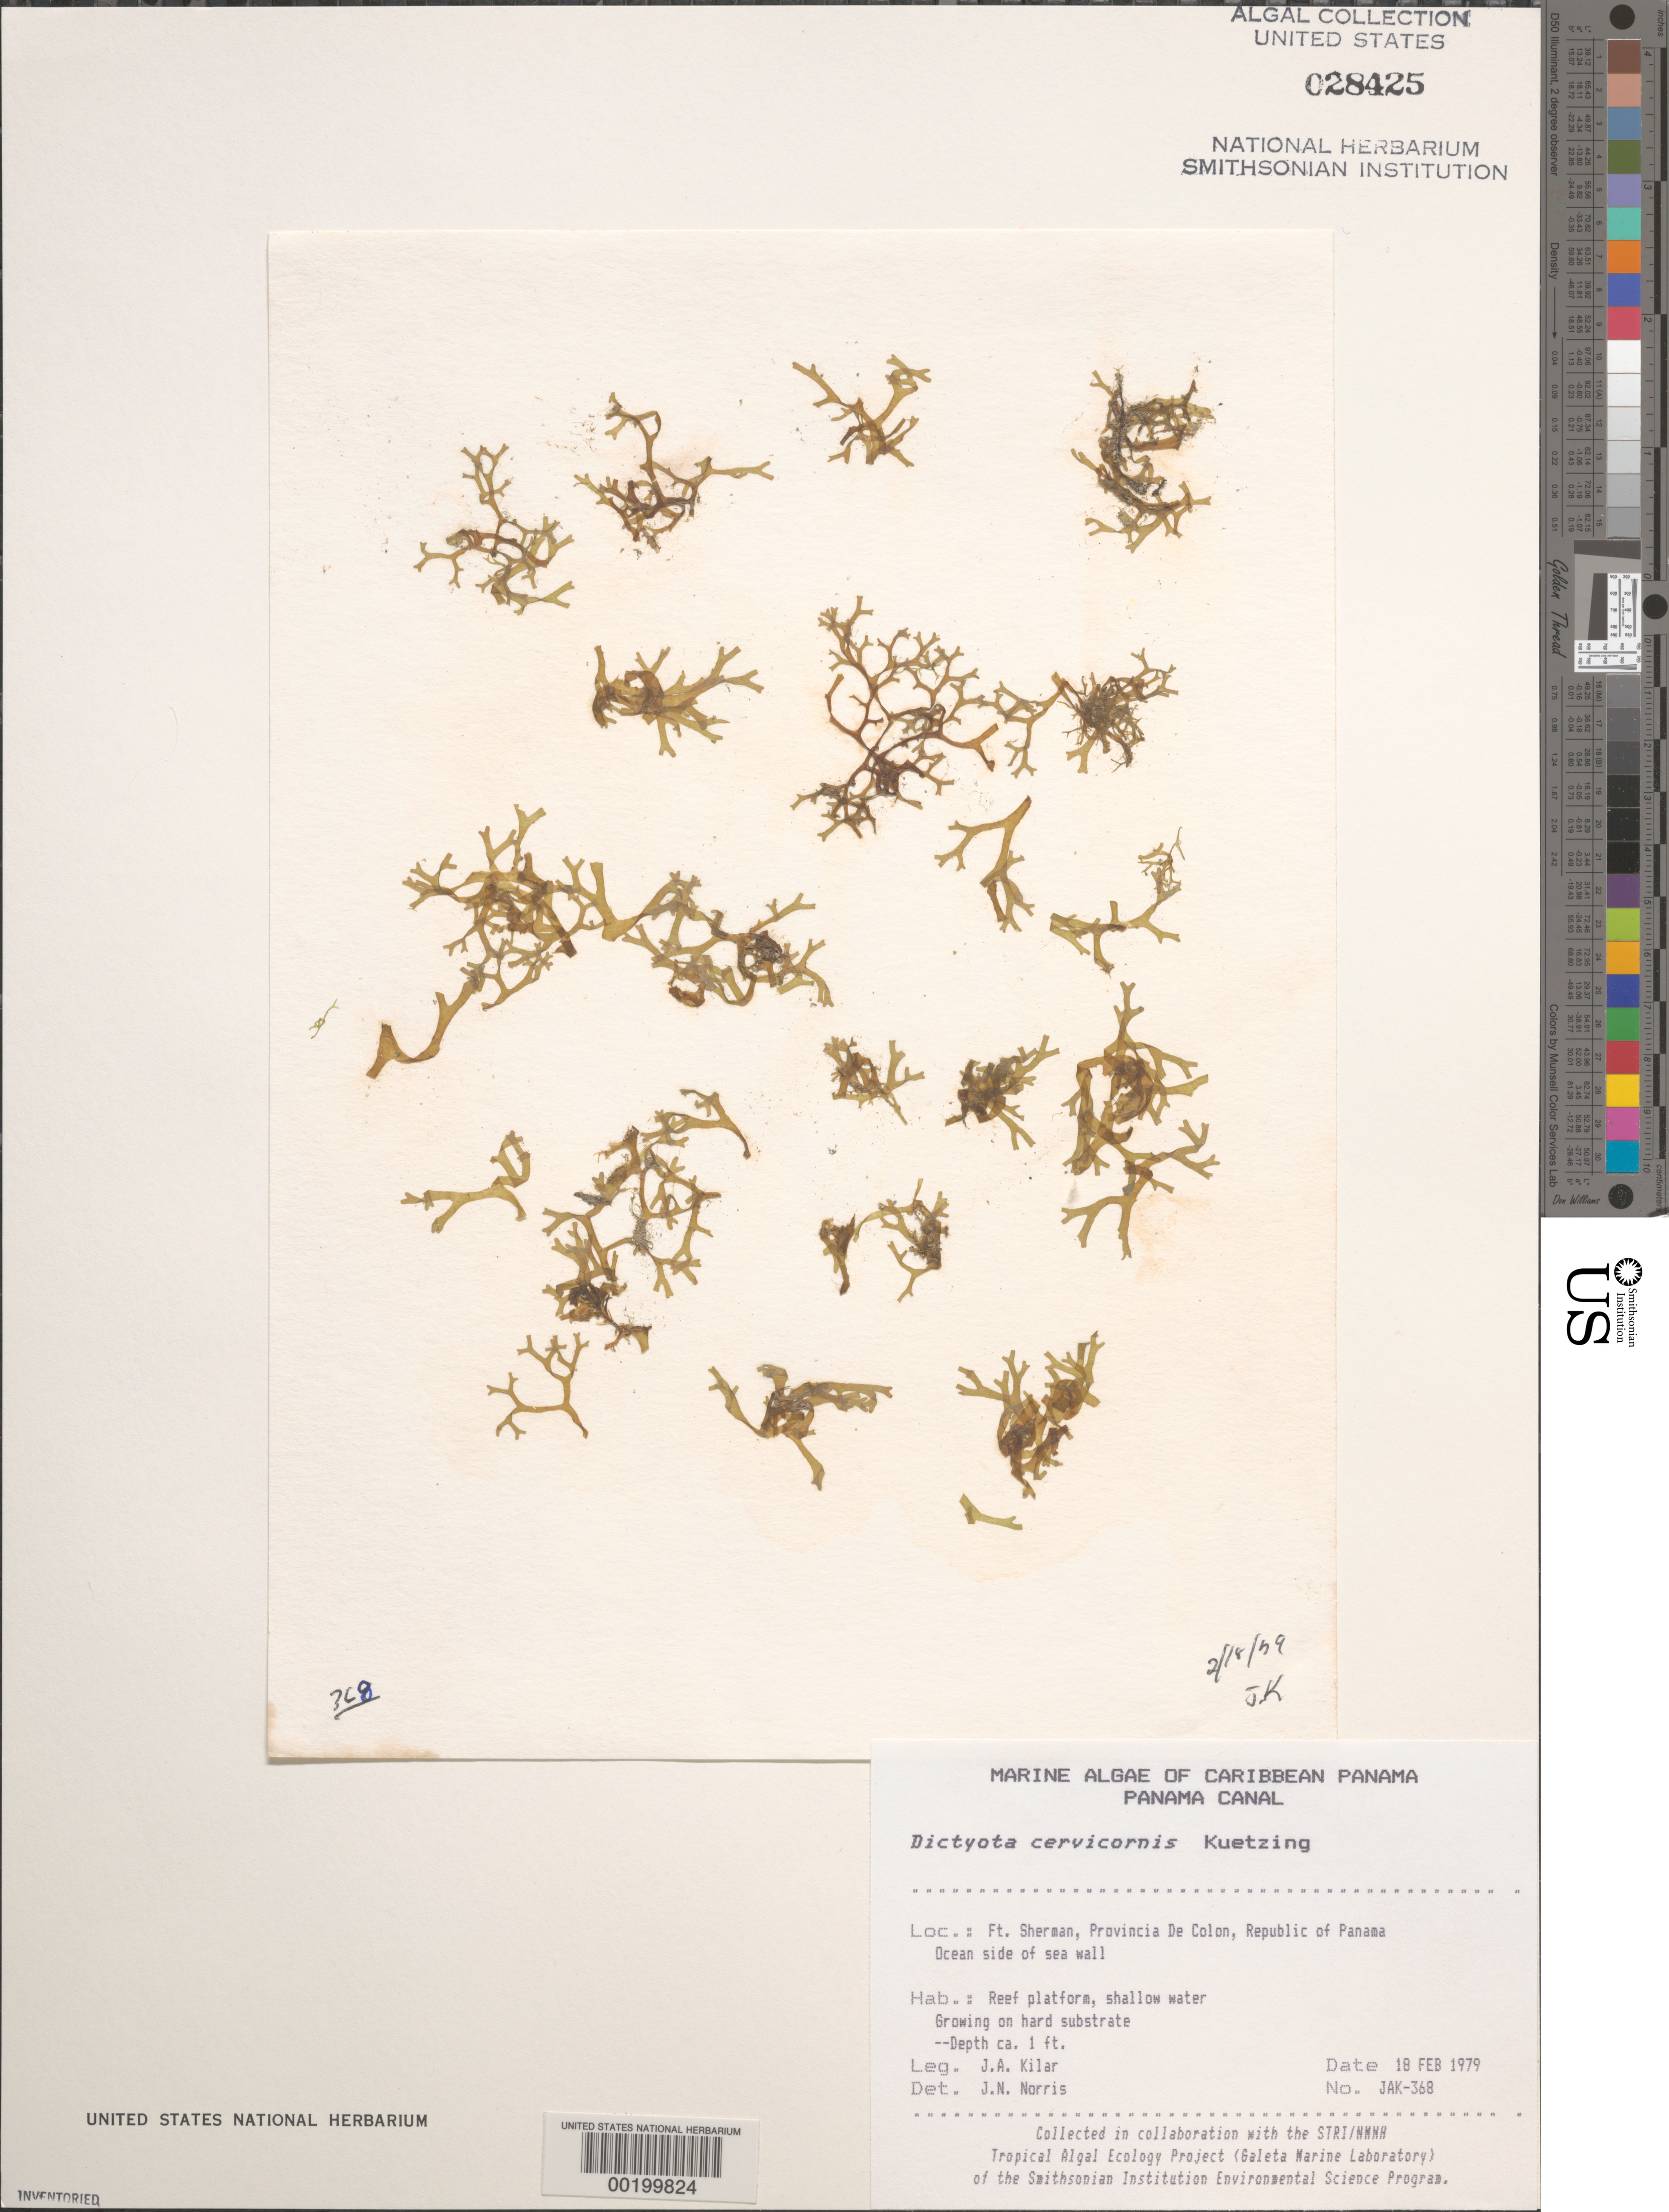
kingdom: Chromista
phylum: Ochrophyta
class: Phaeophyceae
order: Dictyotales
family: Dictyotaceae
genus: Dictyota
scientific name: Dictyota cervicornis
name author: Kütz.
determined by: Norris, James N.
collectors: J. A. Kilar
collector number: JAK-368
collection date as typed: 18 Feb 1979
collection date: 1979-02-18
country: Panama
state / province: Colón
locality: Fort Sherman, Panama Canal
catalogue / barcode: US 28425